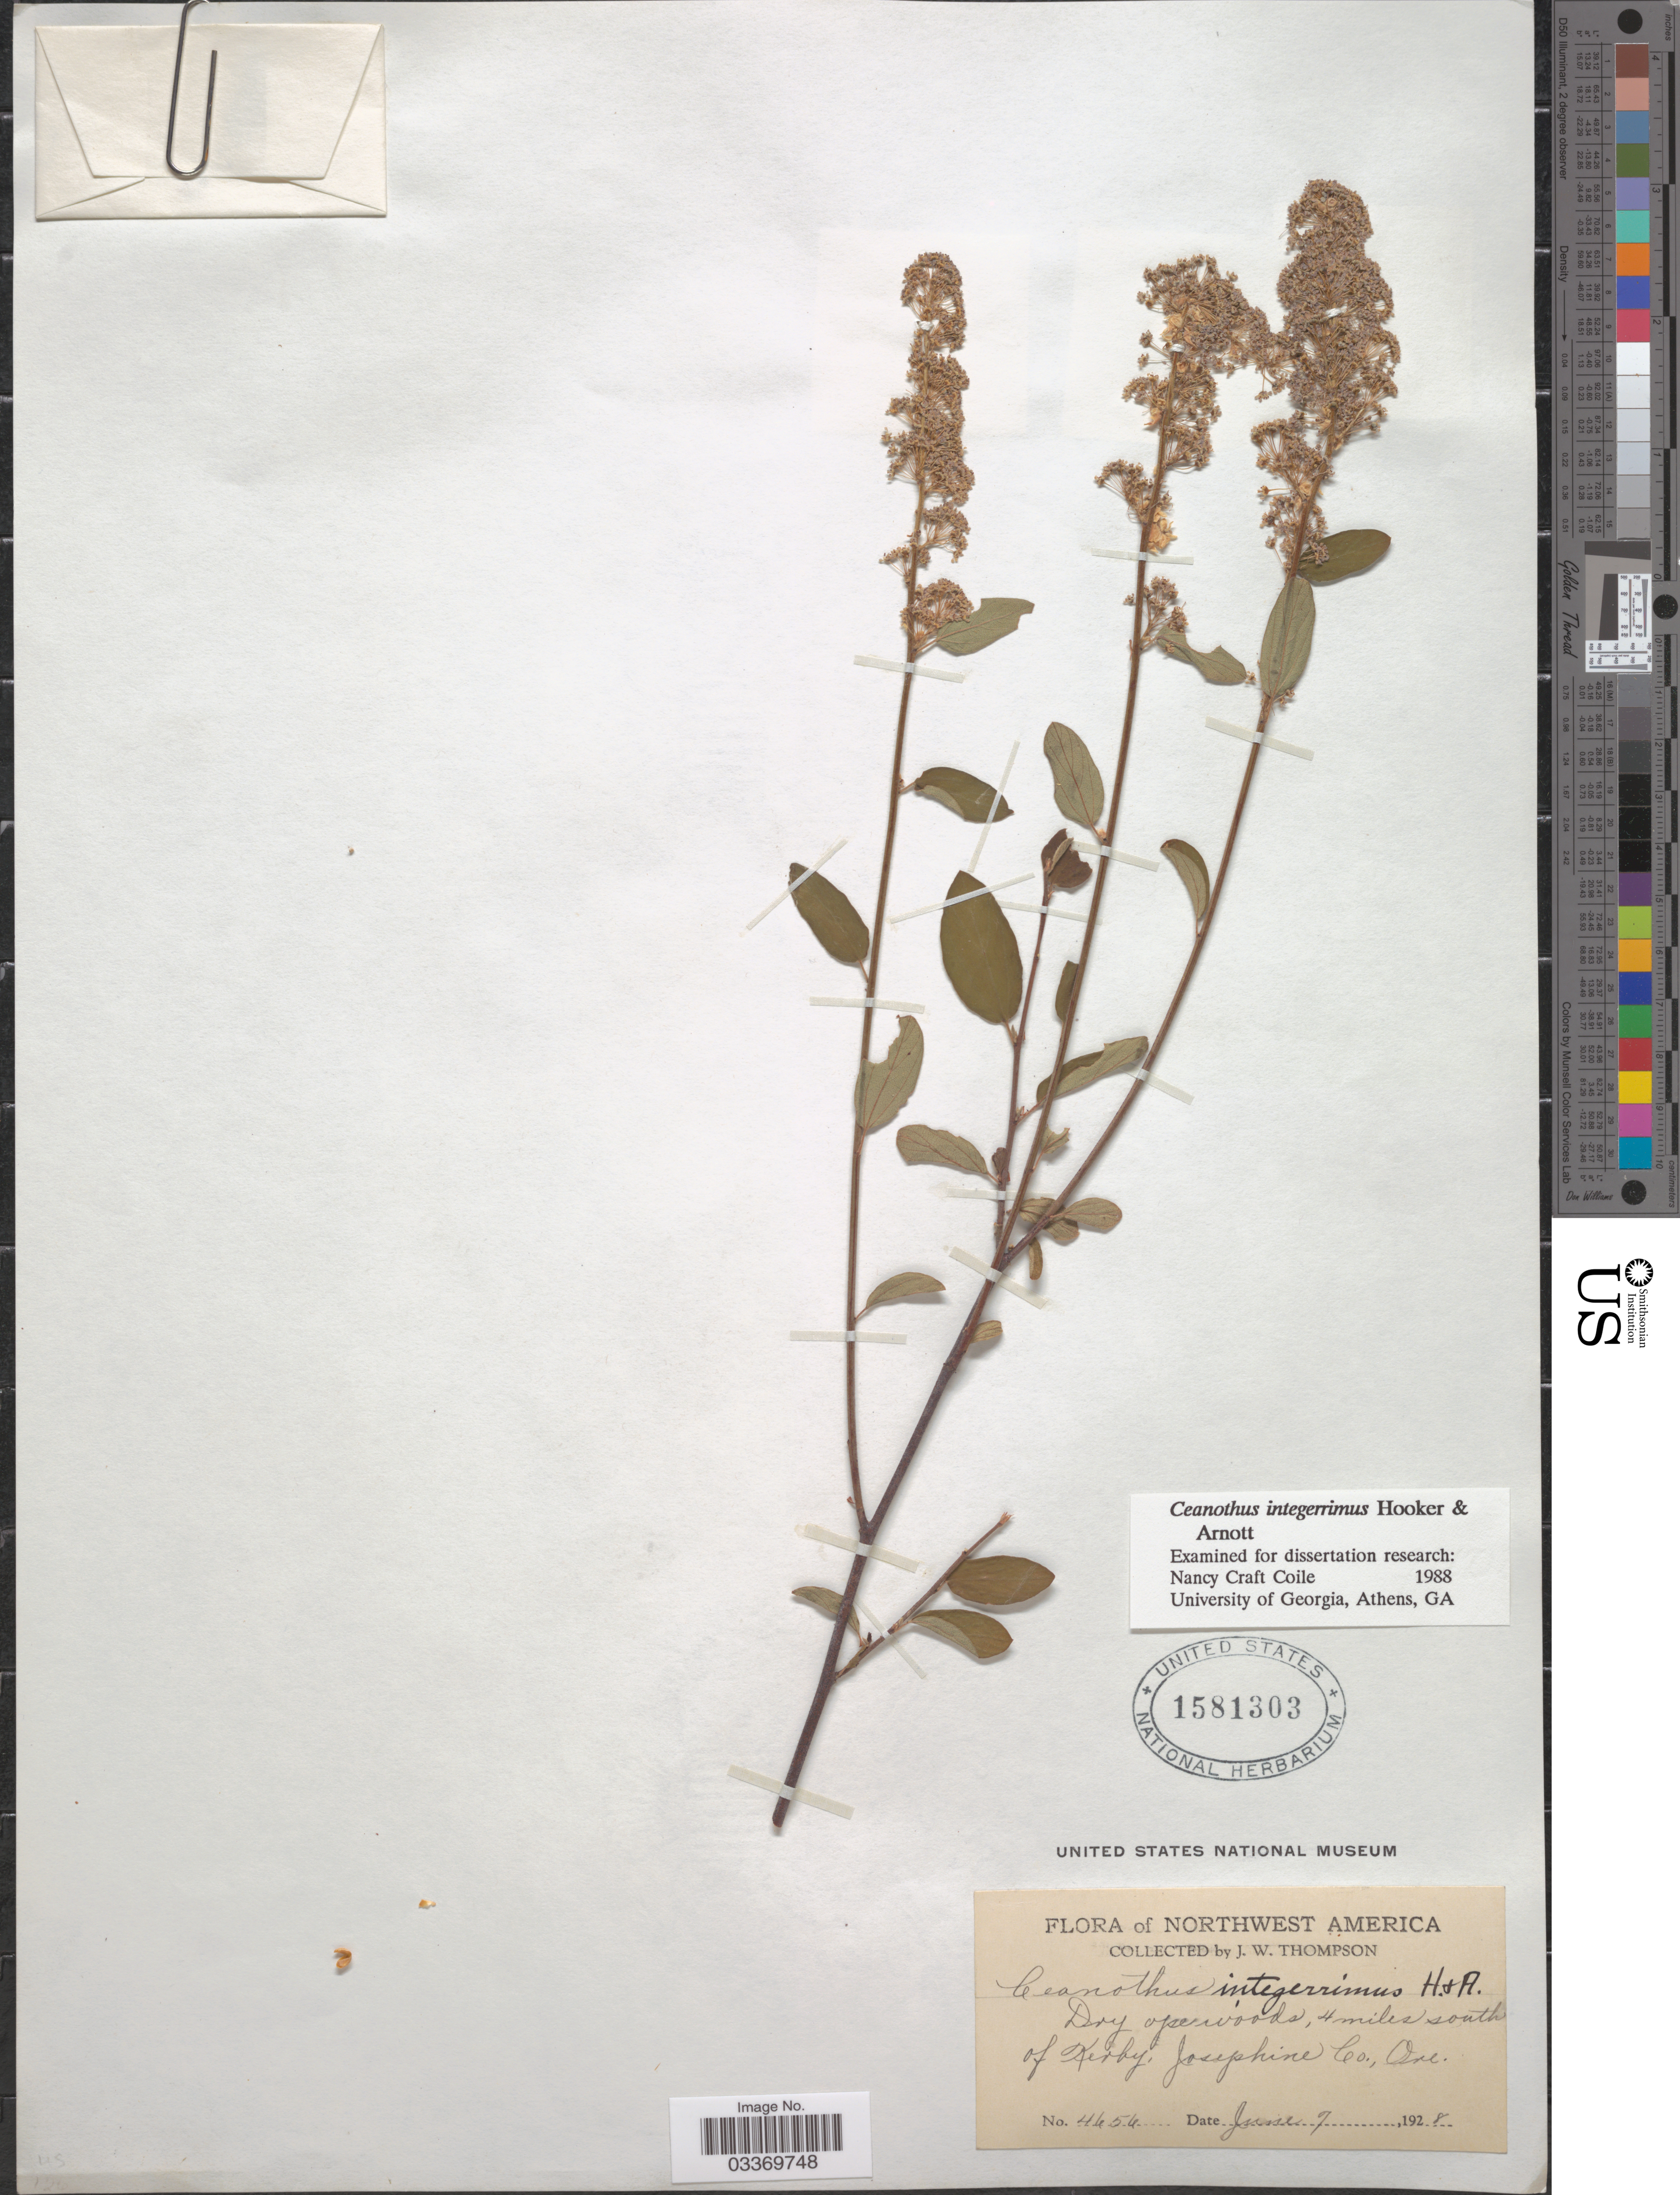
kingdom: Plantae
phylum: Tracheophyta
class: Magnoliopsida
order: Rosales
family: Rhamnaceae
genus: Ceanothus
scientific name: Ceanothus integerrimus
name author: Hook. & Arn.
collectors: J. Thompson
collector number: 4654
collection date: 1928-06-09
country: United States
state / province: Oregon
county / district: Josephine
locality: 4 miles south of Kerby, Josephine Co.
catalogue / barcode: US 1581303